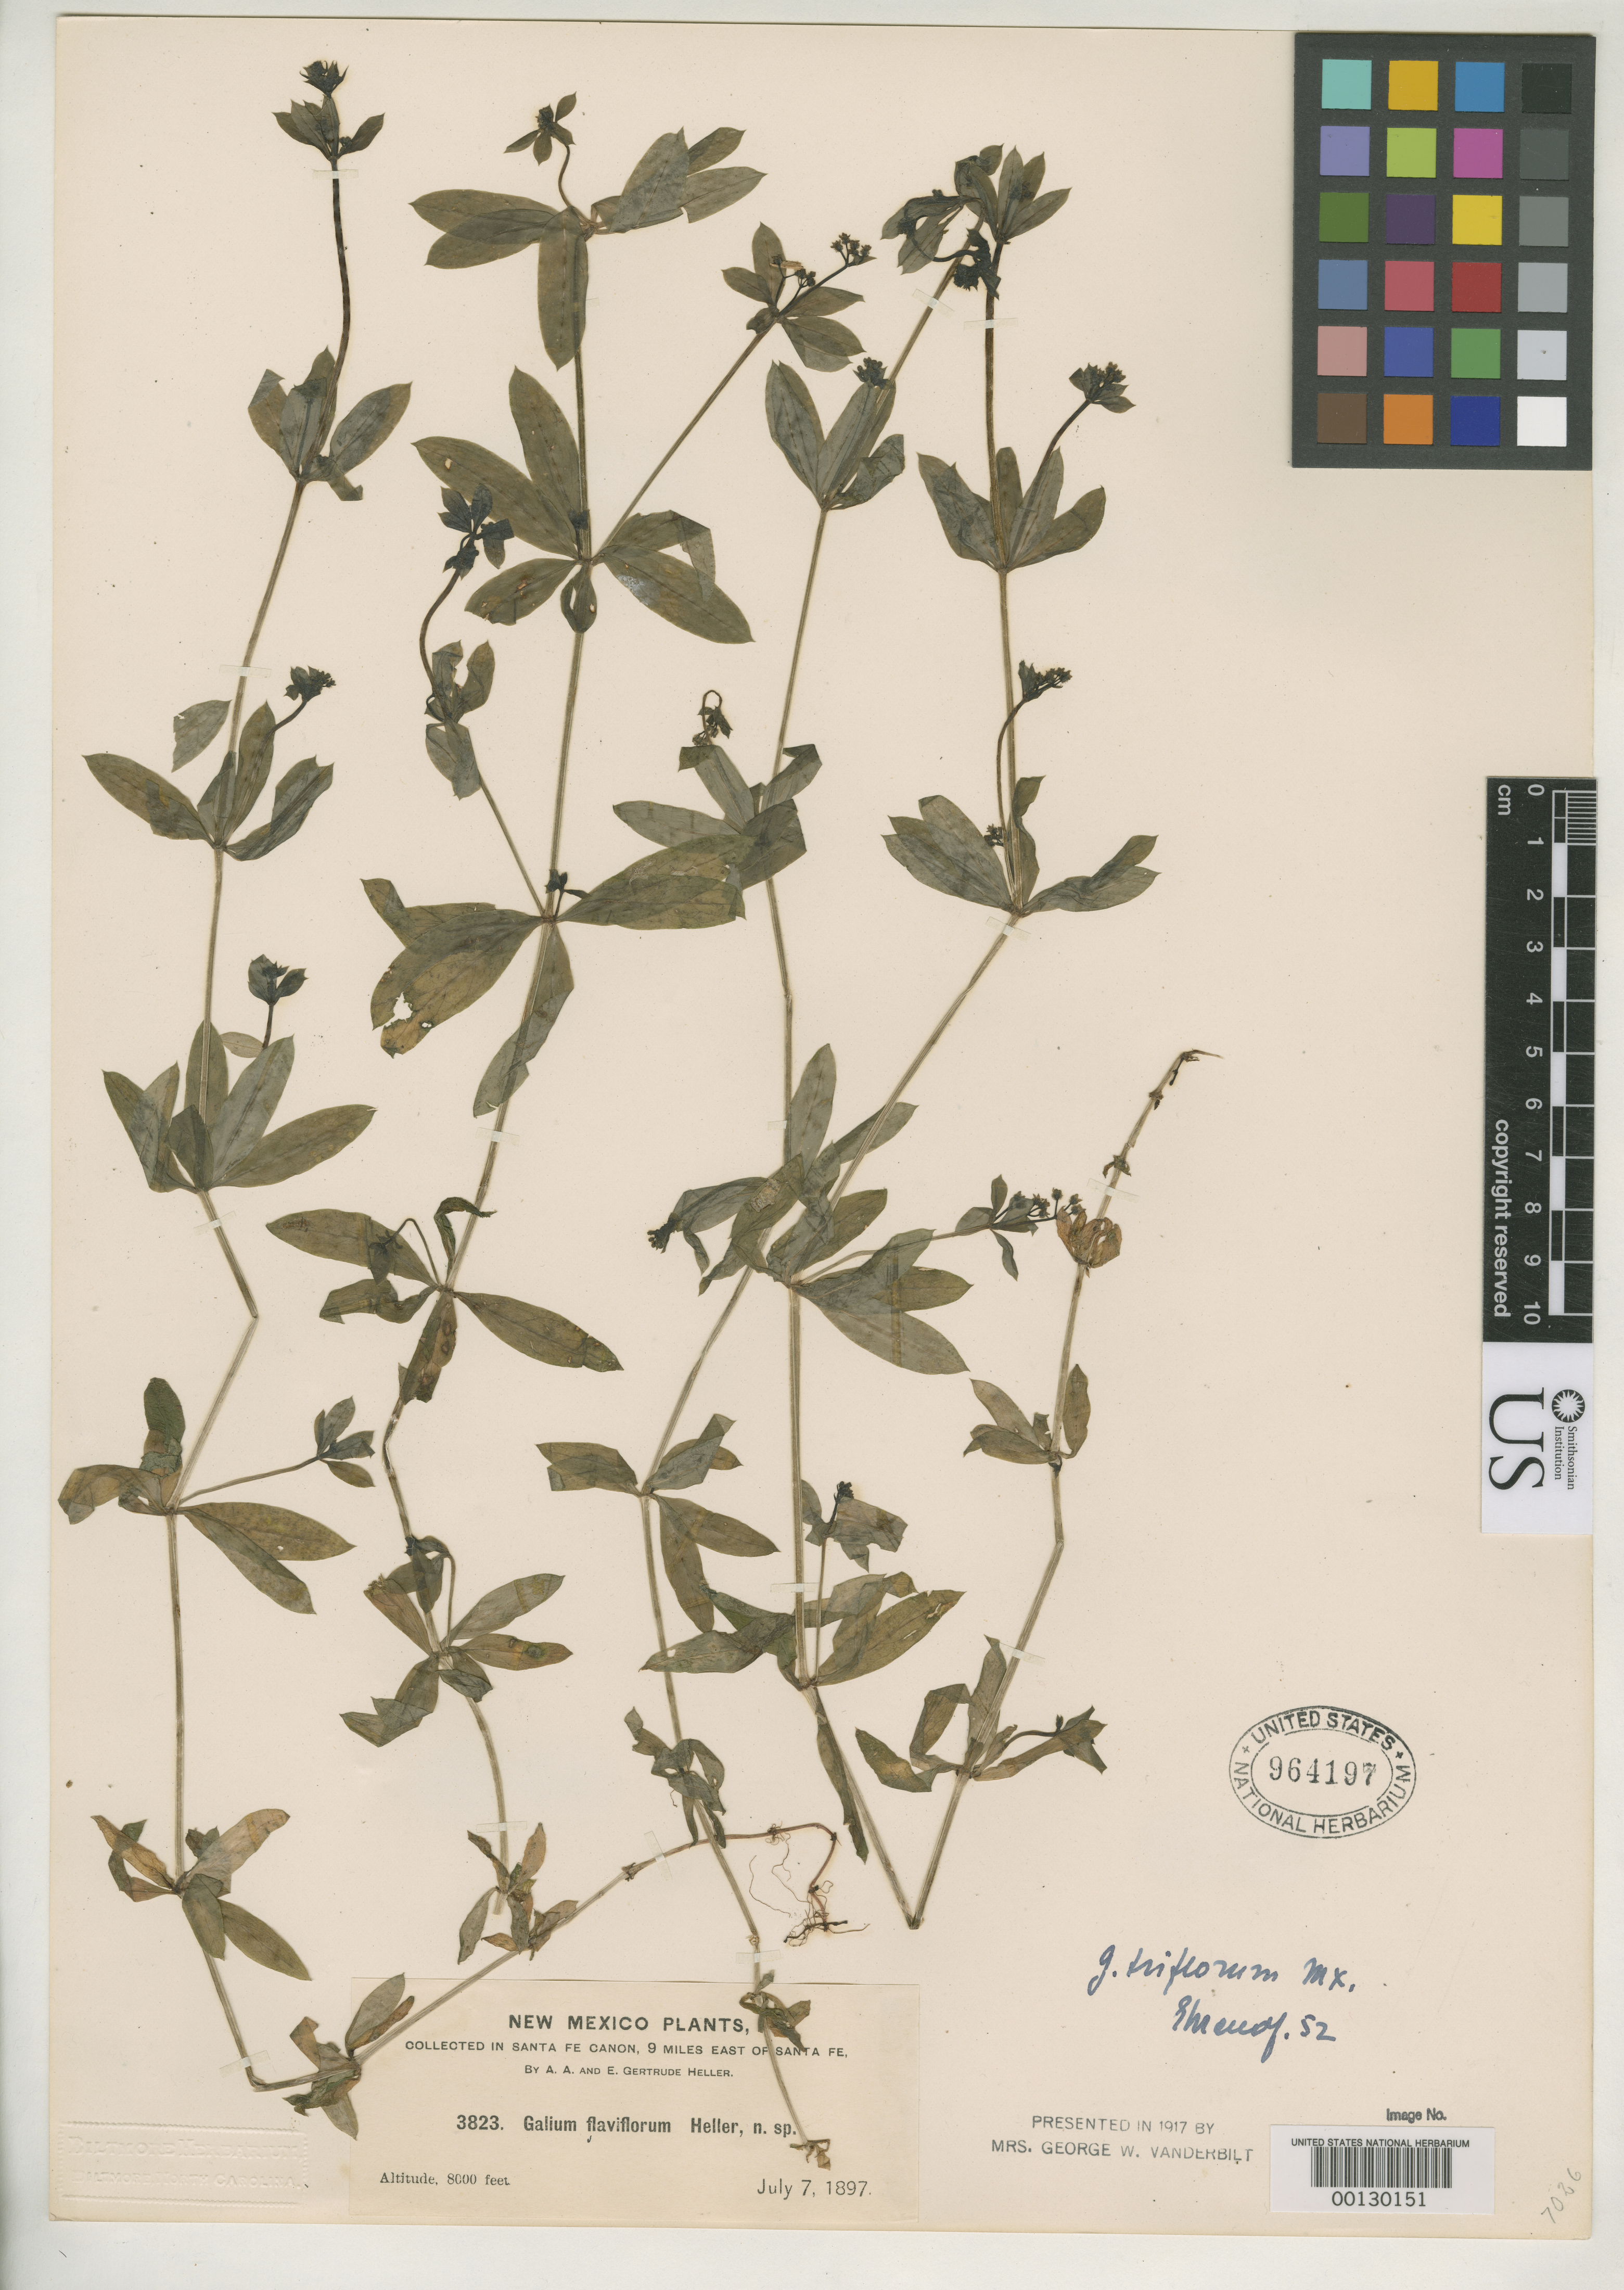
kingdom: Plantae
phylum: Tracheophyta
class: Magnoliopsida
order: Gentianales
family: Rubiaceae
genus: Galium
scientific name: Galium flaviflorum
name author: A. Heller in Rydb.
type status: Isosyntype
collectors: A. A. Heller & E. G. Heller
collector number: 3823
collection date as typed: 07 Jul 1897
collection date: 1897-07-07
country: United States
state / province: New Mexico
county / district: Santa Fe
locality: Santa Fe Canyon, 9 mi E of Santa Fe.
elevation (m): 2438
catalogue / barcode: US 964197